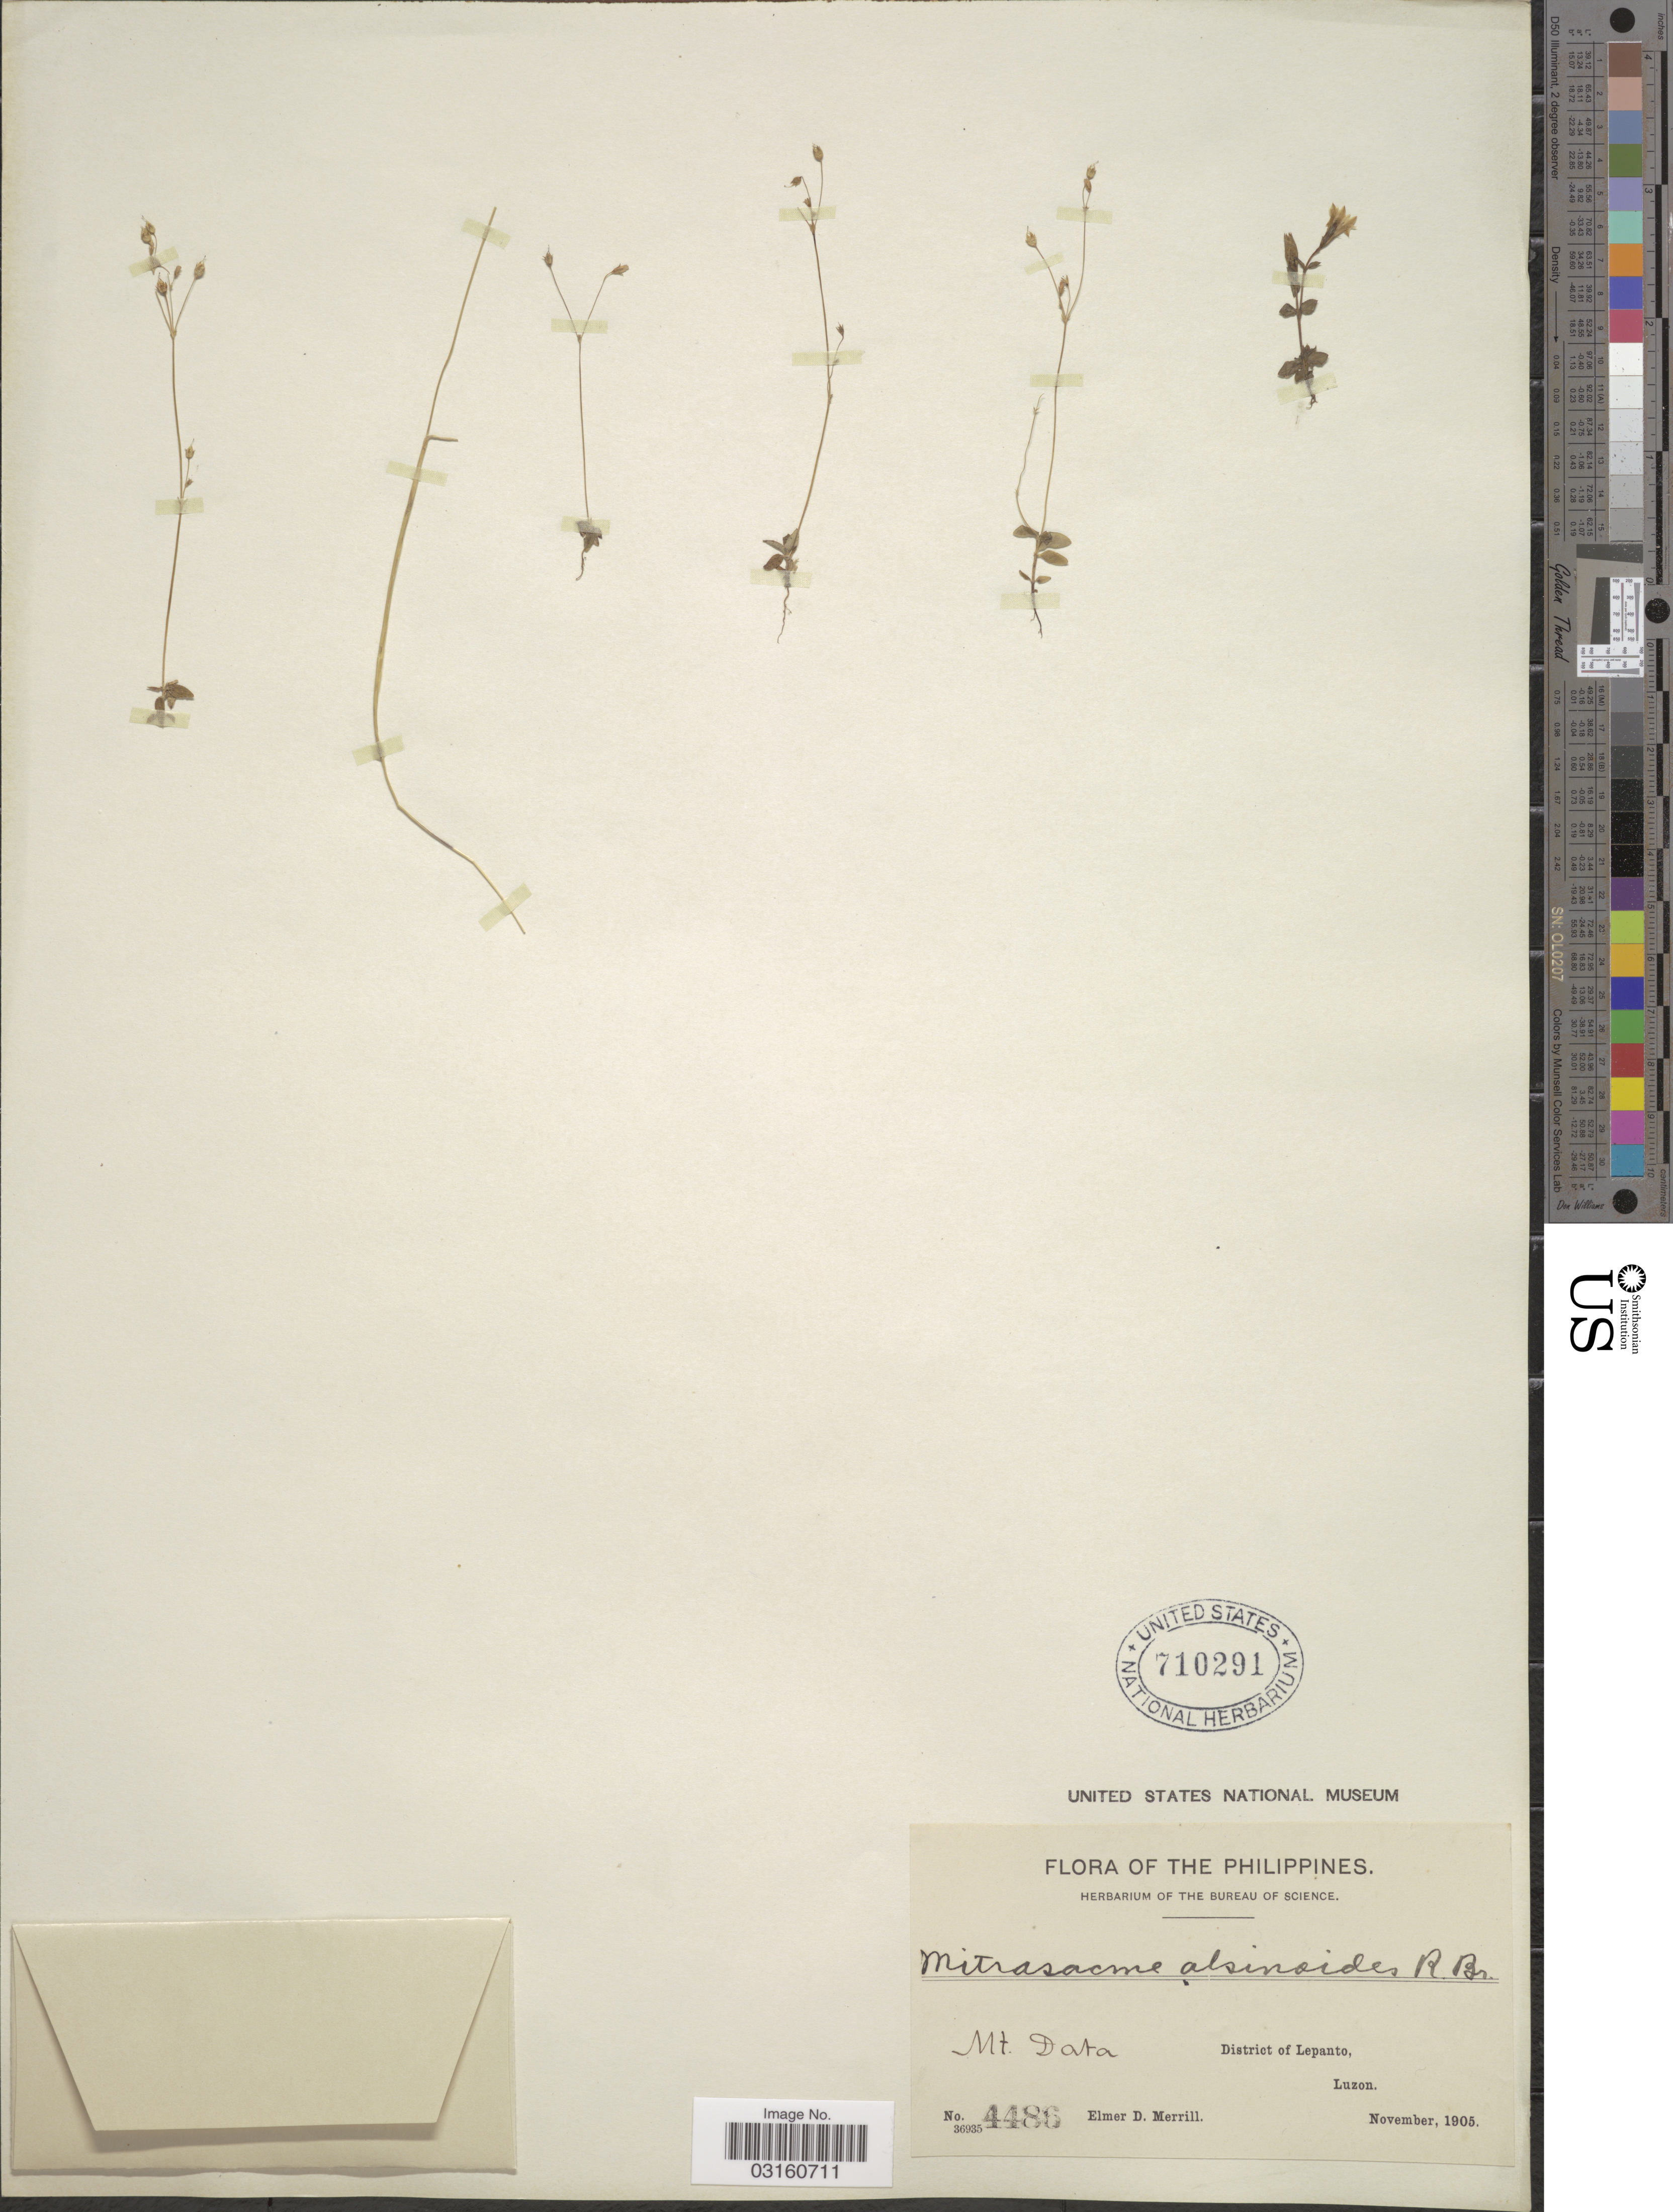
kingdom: Plantae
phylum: Tracheophyta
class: Magnoliopsida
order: Gentianales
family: Loganiaceae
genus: Mitrasacme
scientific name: Mitrasacme alsinoides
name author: R. Br.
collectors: E. D. Merrill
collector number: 4486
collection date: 1905-11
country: Philippines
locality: Mt. Data. District of Lepanto, Luzon.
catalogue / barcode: US 710291